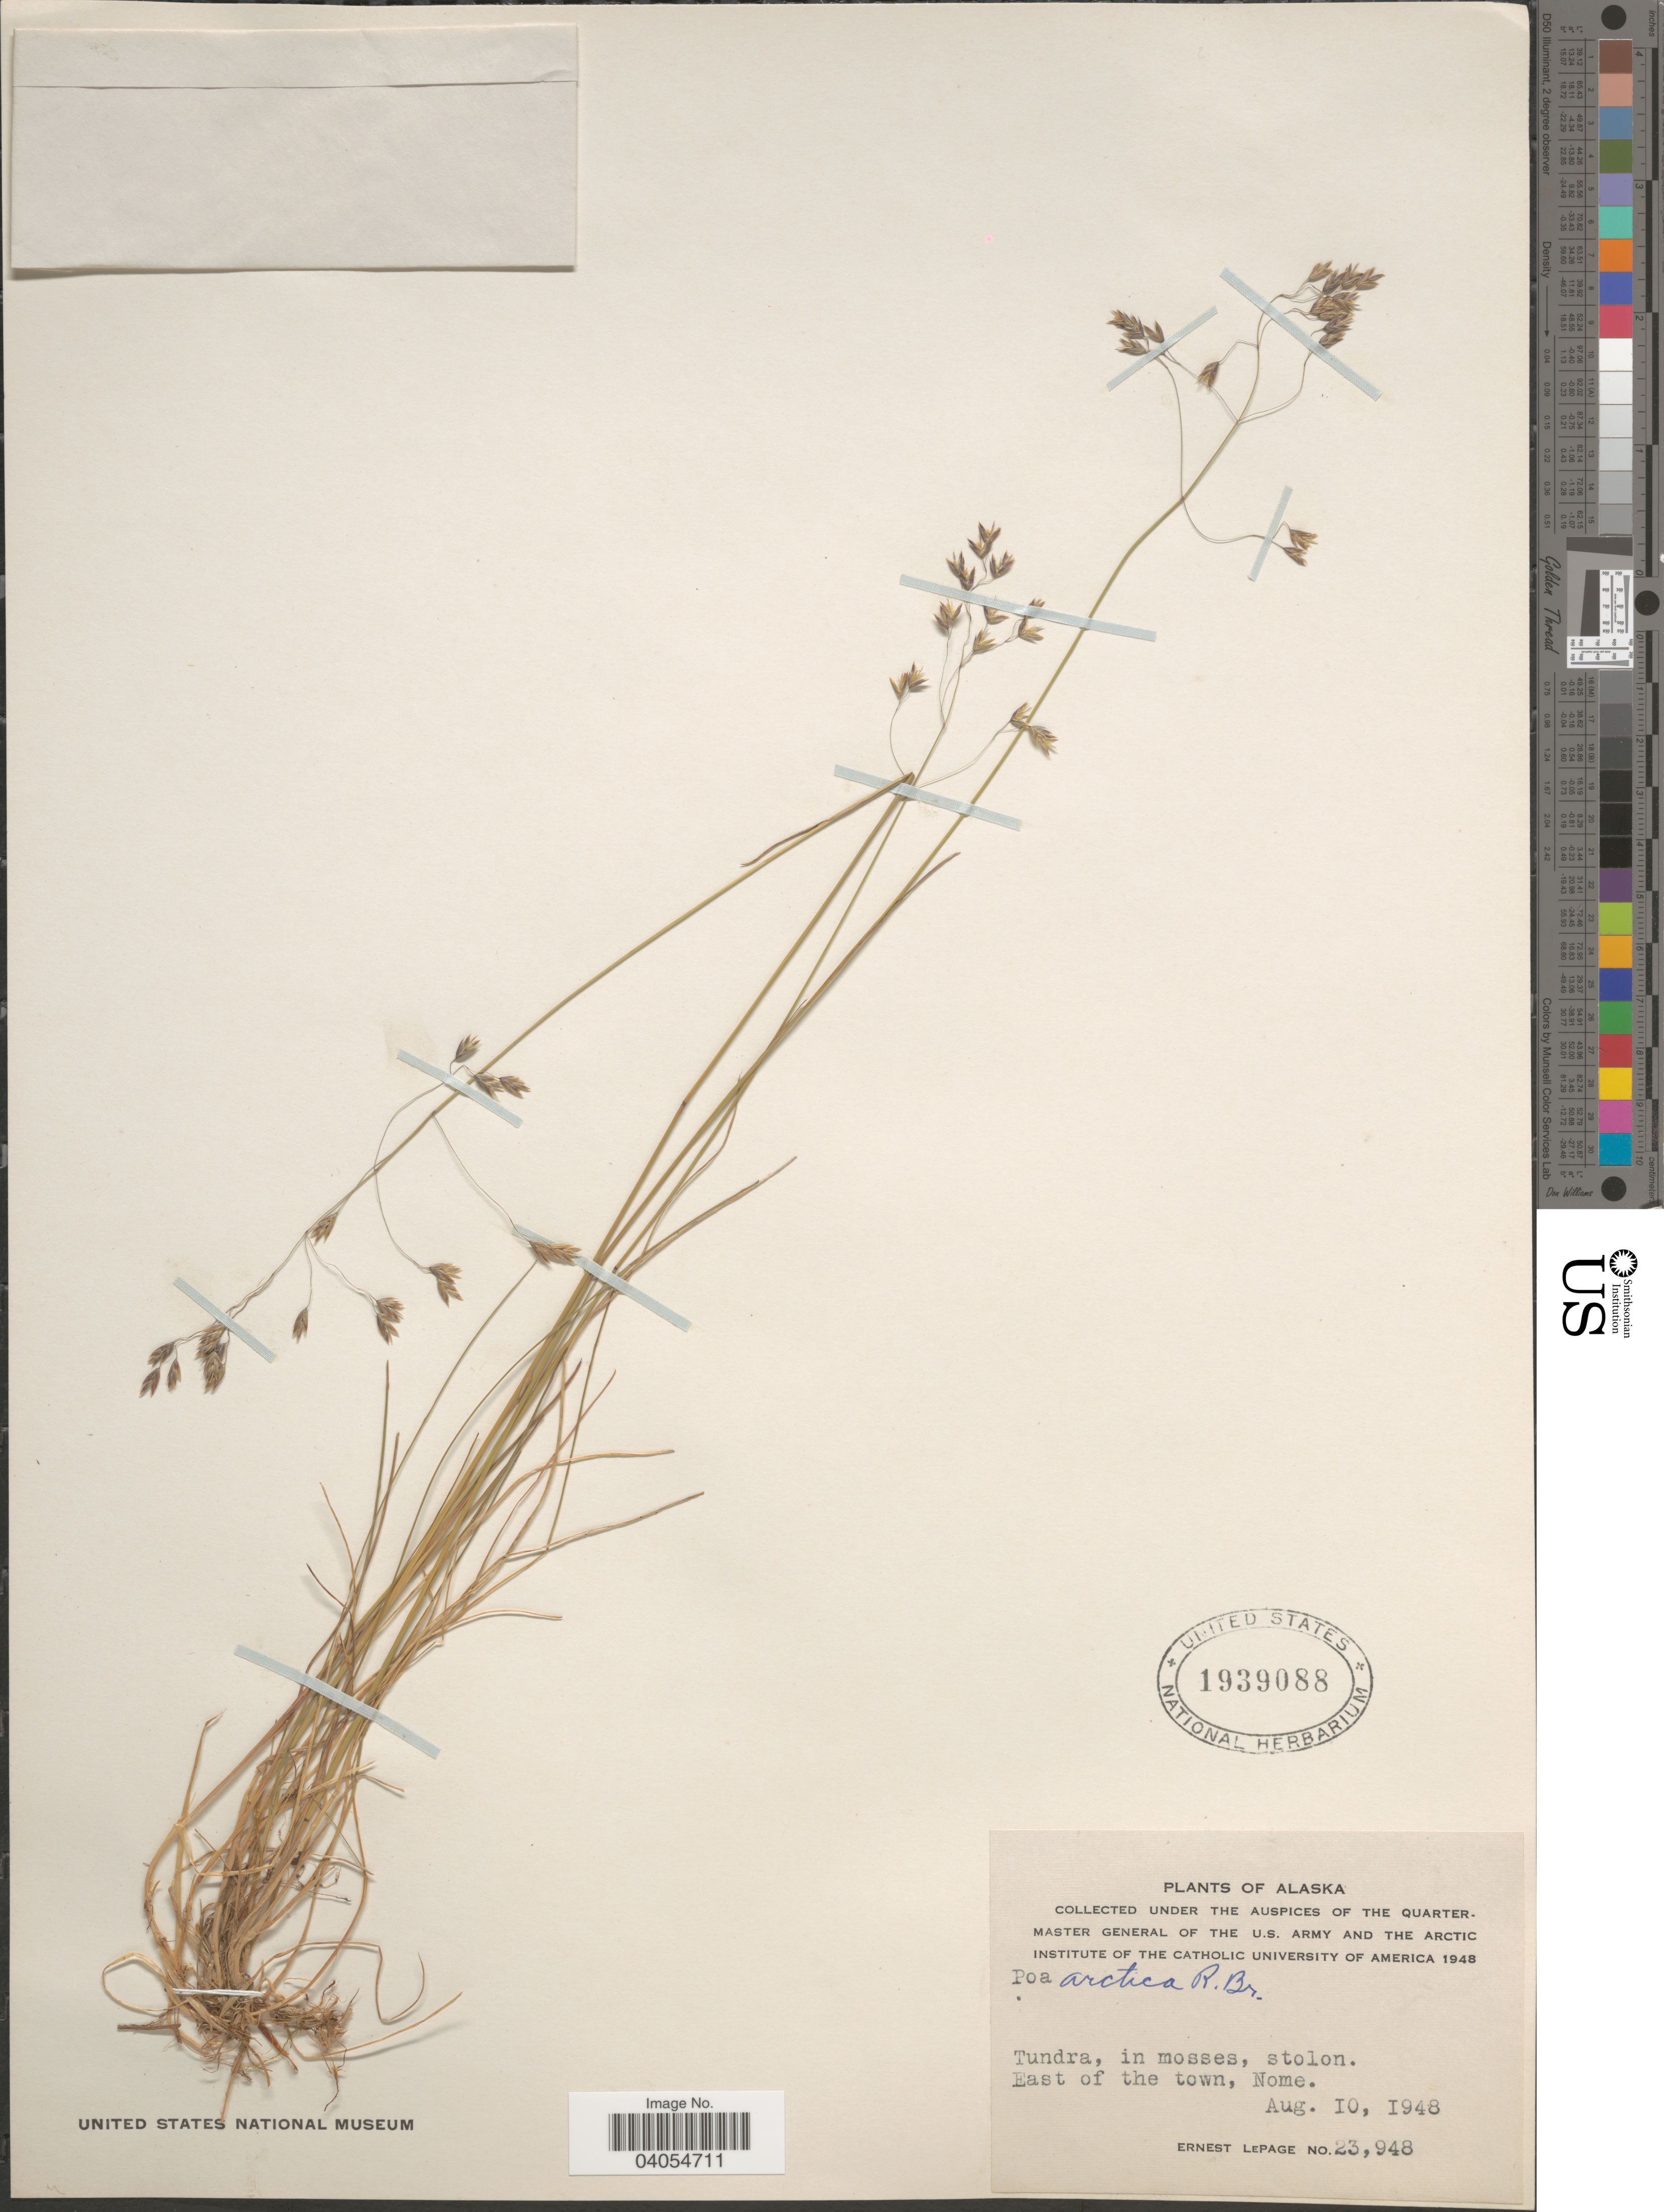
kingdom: Plantae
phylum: Tracheophyta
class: Liliopsida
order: Poales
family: Poaceae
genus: Poa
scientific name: Poa arctica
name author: R. Br.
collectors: E. Lepage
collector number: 23948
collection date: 1948-08-10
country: United States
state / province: Alaska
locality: East of the town, Nome.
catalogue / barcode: US 1939088